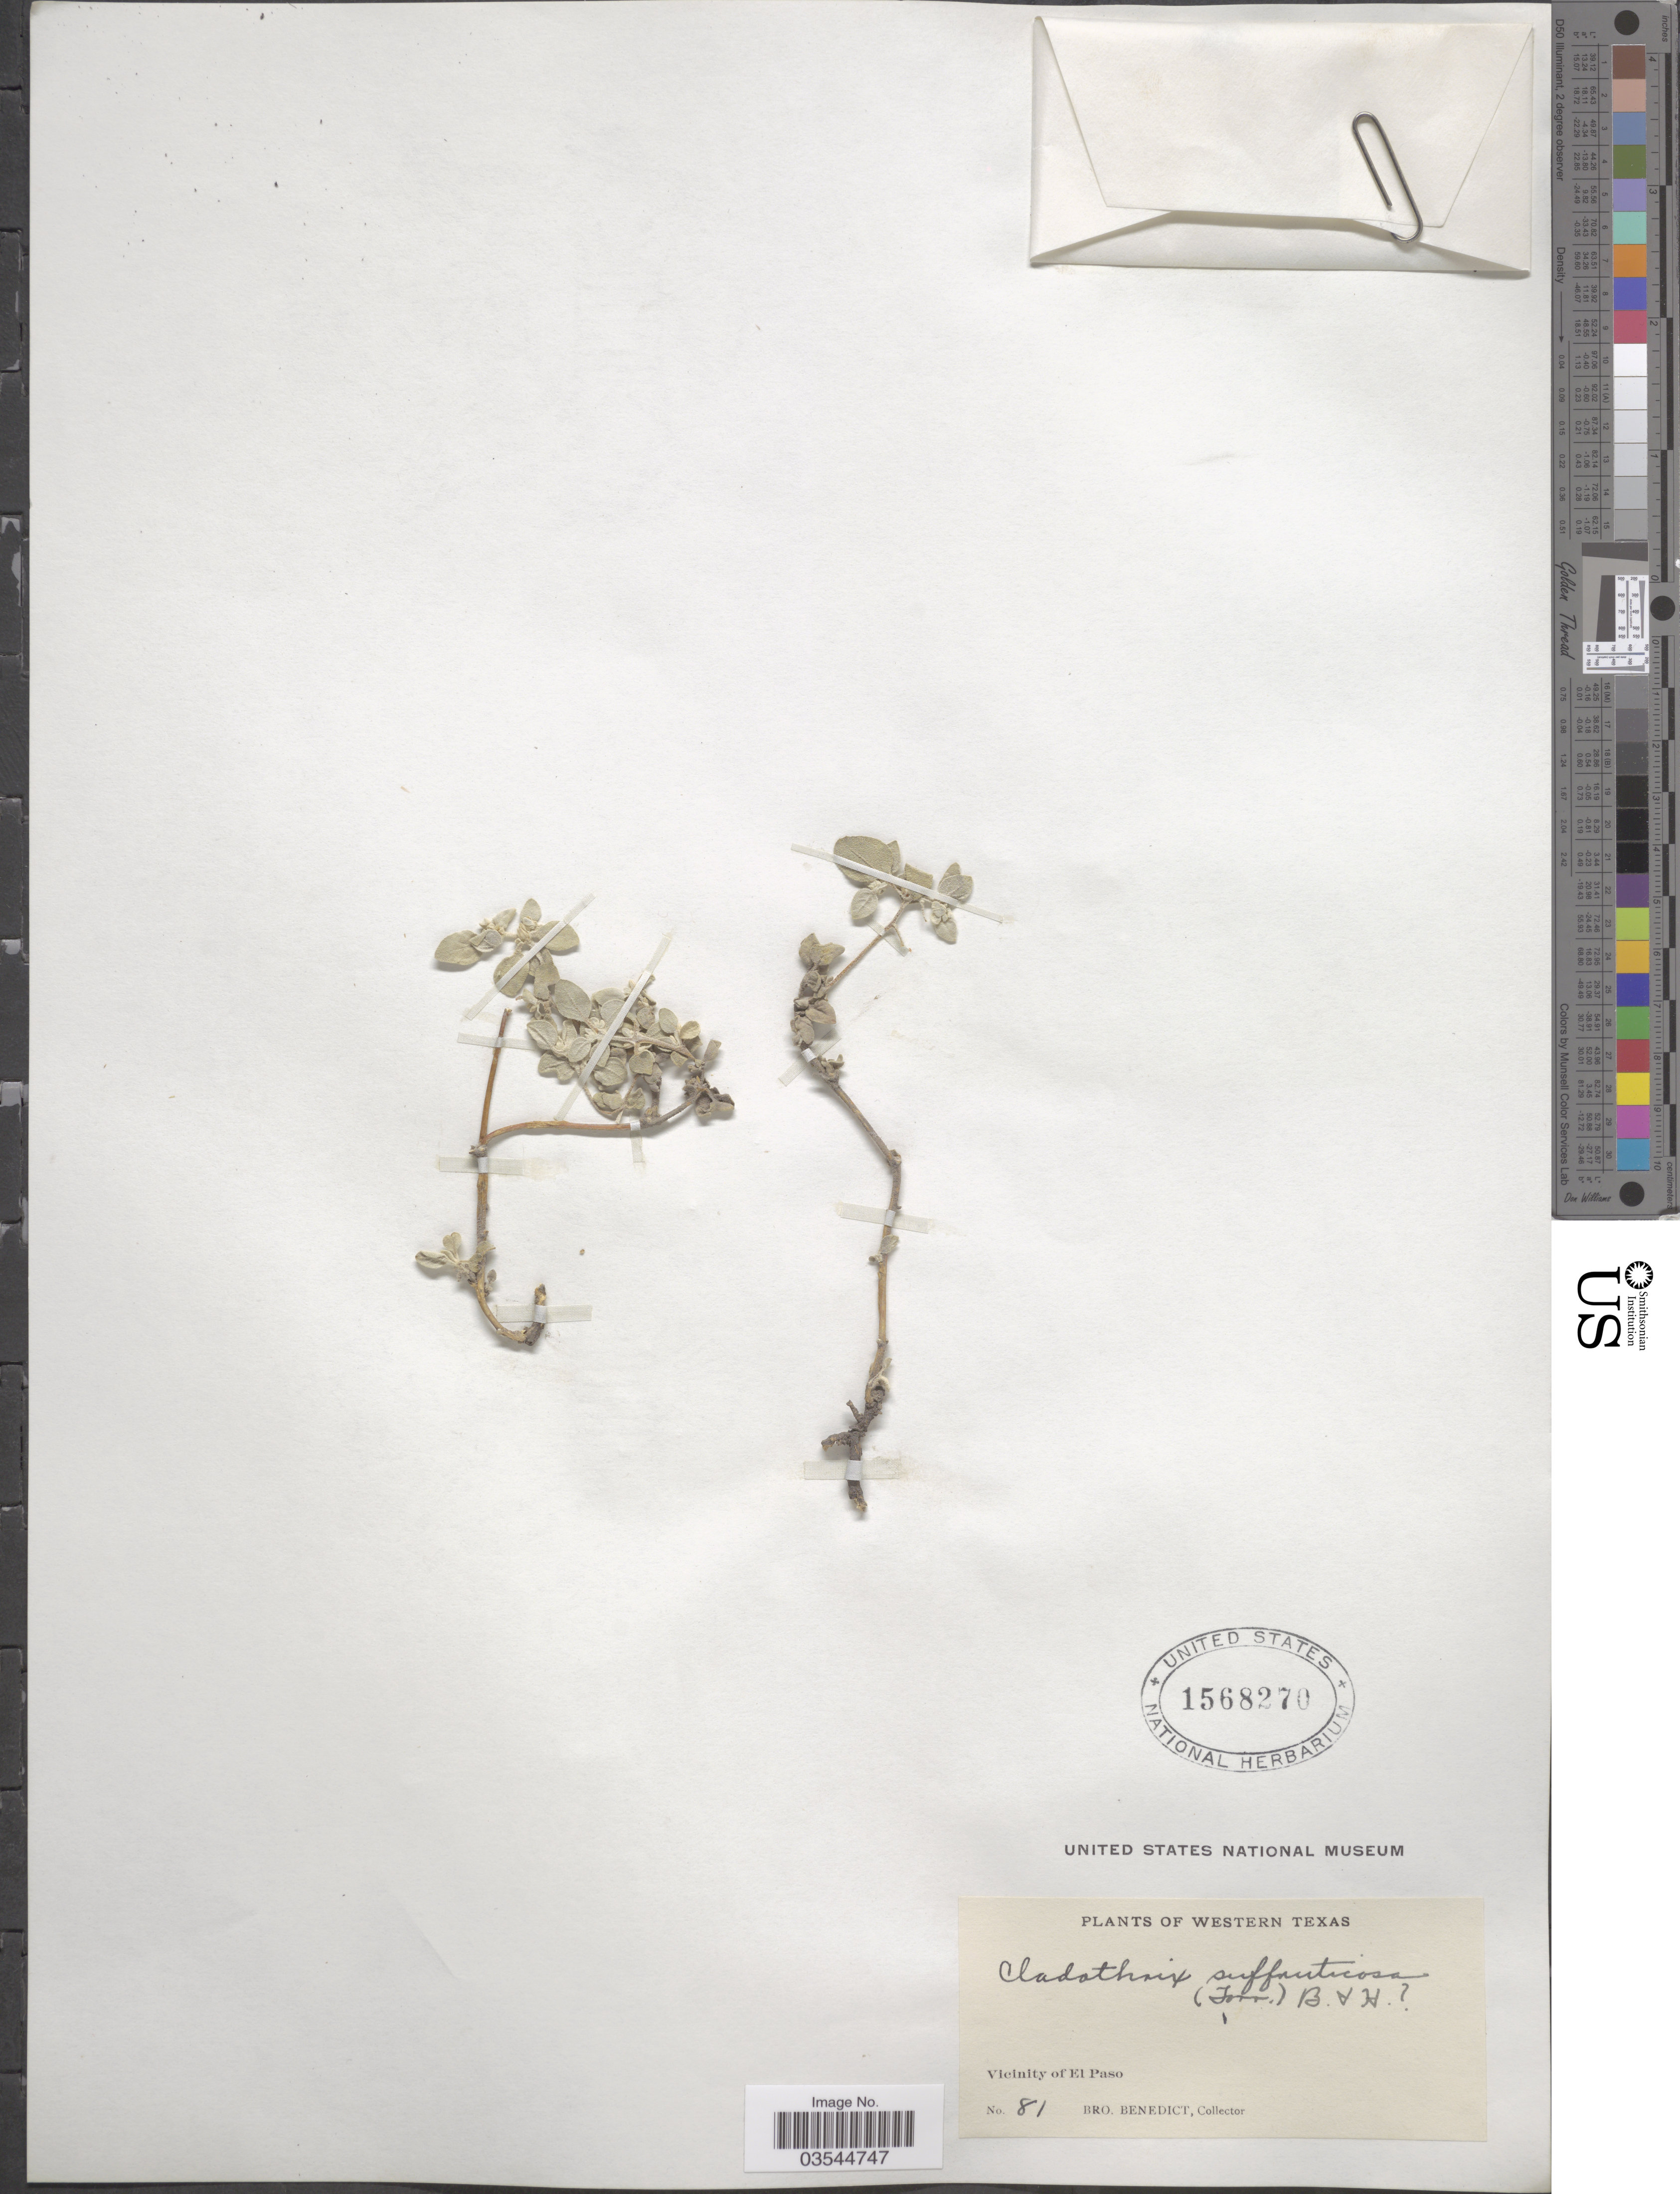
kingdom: Plantae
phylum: Tracheophyta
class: Magnoliopsida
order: Caryophyllales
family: Amaranthaceae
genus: Tidestromia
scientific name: Tidestromia suffruticosa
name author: (Torr.) Standl.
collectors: Bro. Benedict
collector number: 81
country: United States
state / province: Texas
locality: Western Texas. Vicinity of El Paso.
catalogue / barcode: US 1568270